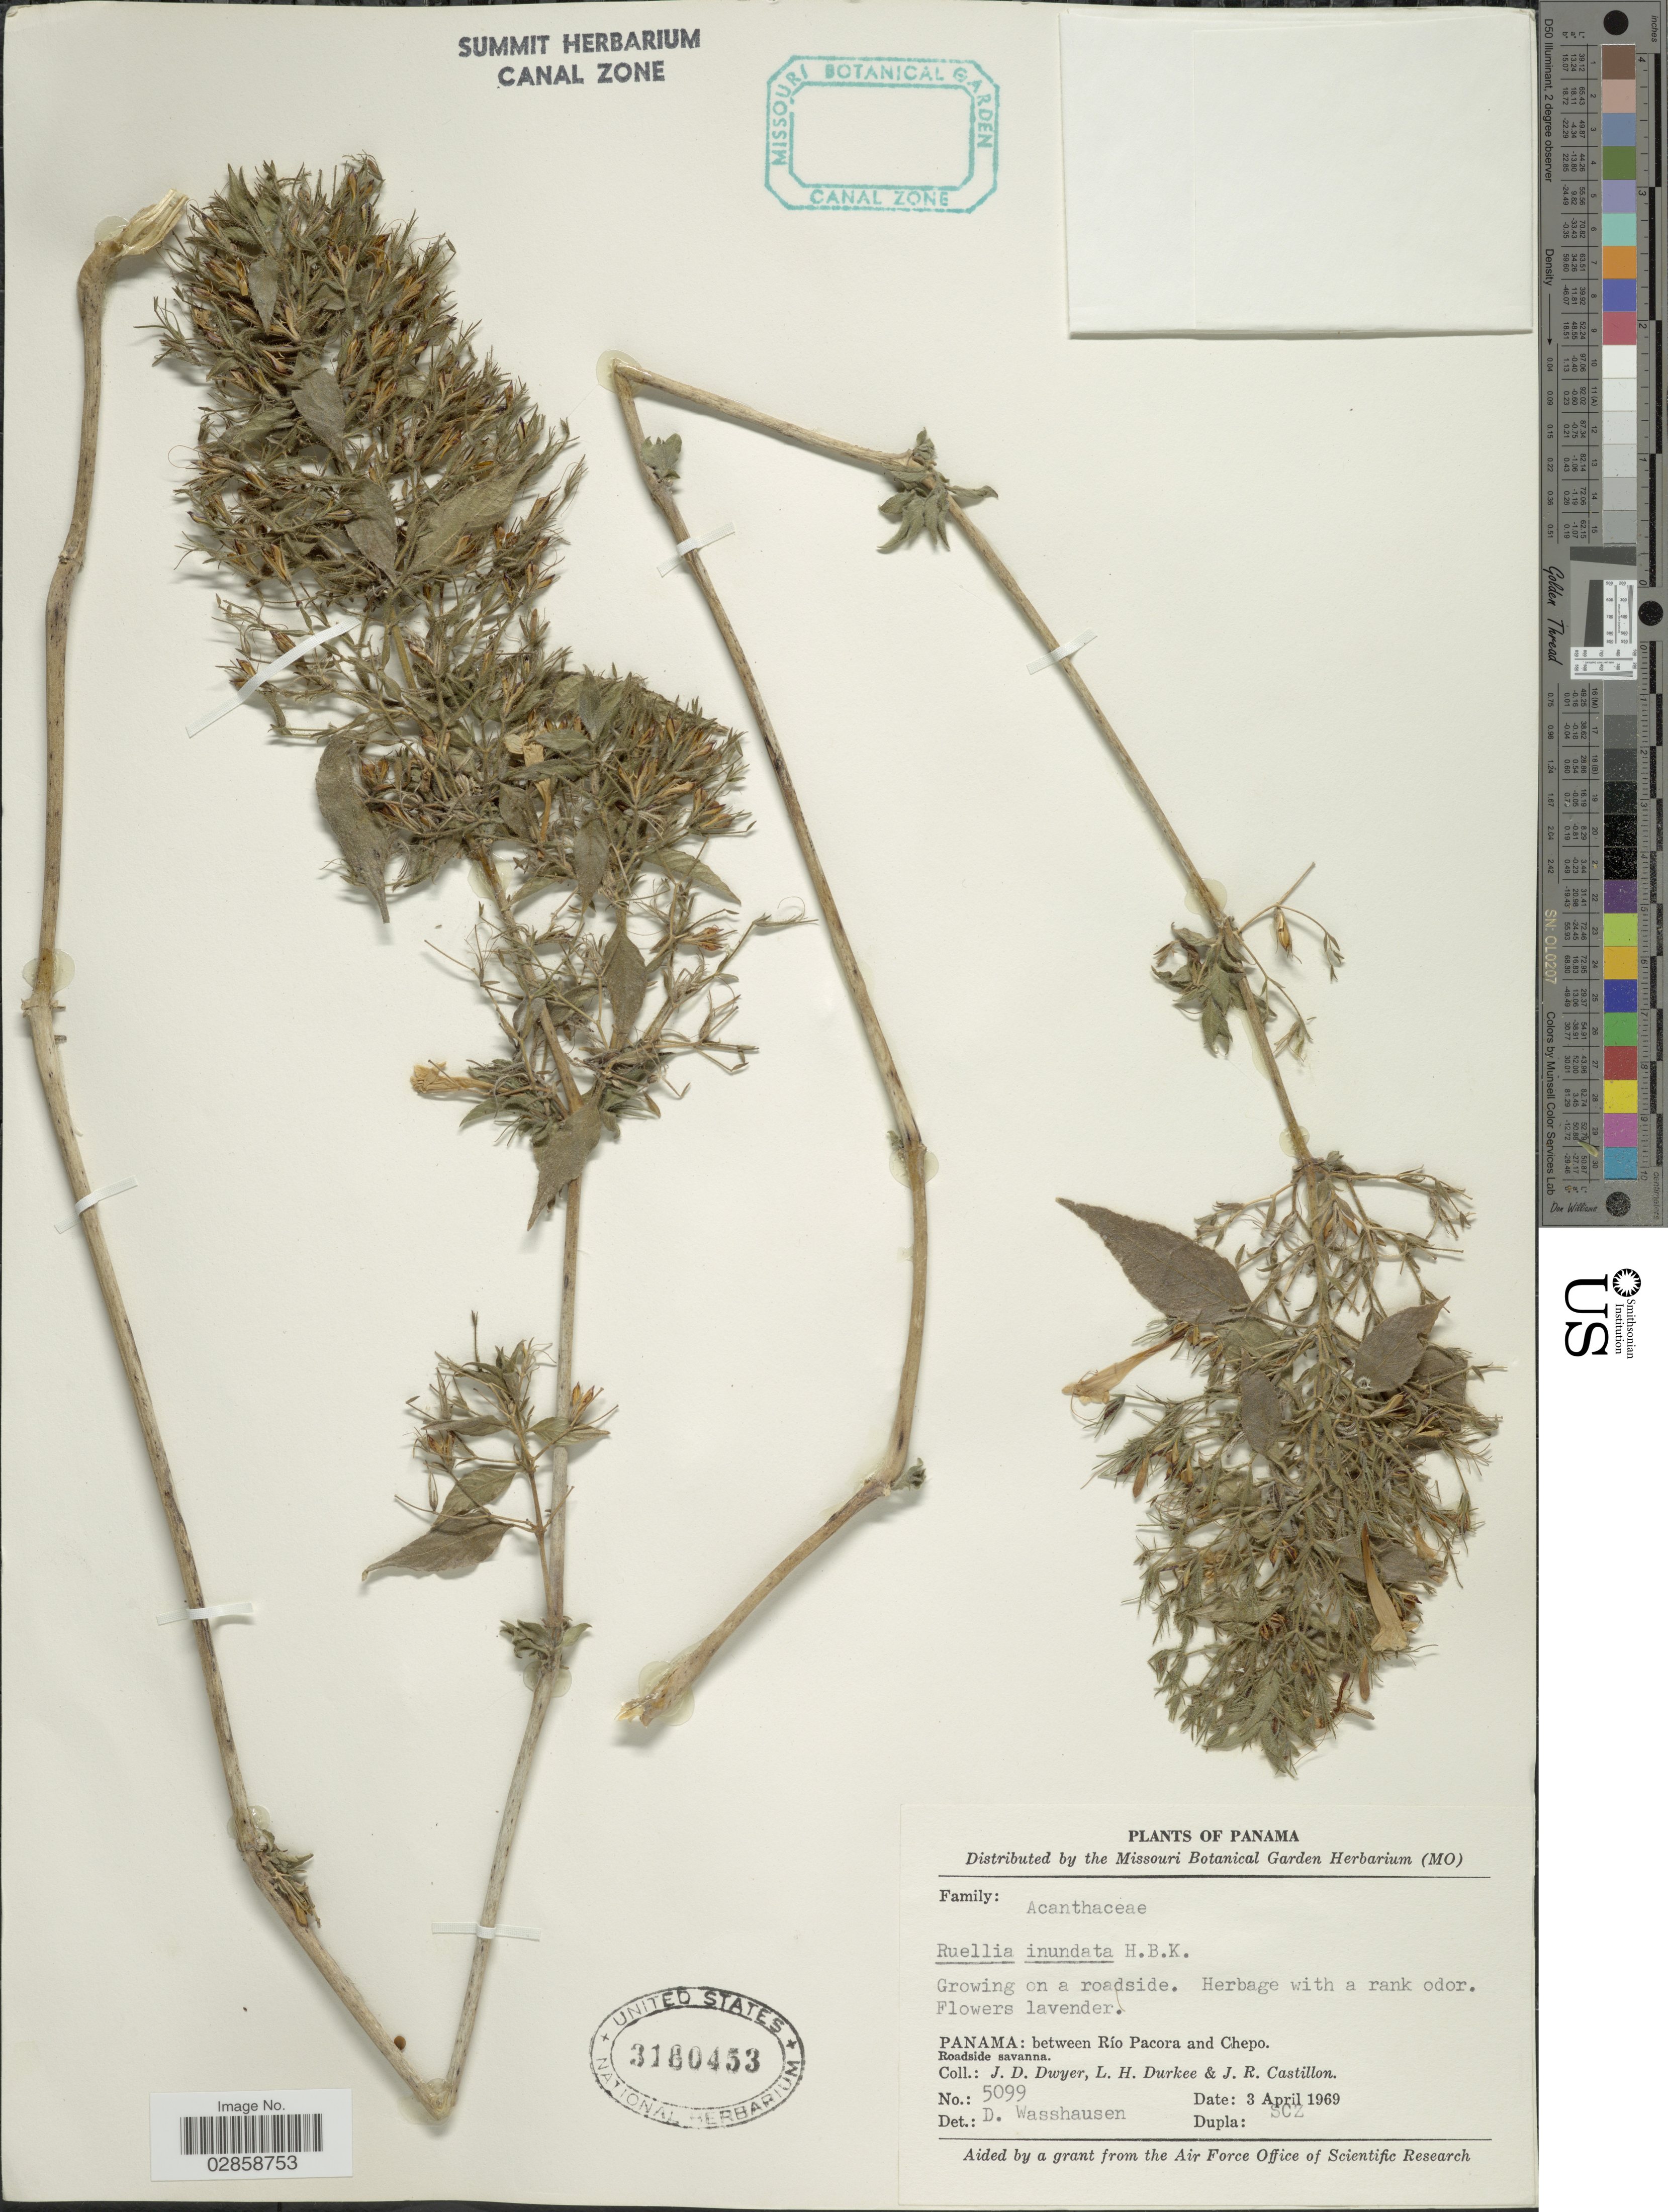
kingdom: Plantae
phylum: Tracheophyta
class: Magnoliopsida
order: Lamiales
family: Acanthaceae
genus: Ruellia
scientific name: Ruellia inundata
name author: Kunth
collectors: J. D. Dwyer, L. H. Durkee & J. R. Castillon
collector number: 5099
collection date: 1969-04-03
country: Panama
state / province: Panamá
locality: Between Río Pacora and Chepo.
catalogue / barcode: US 3160453